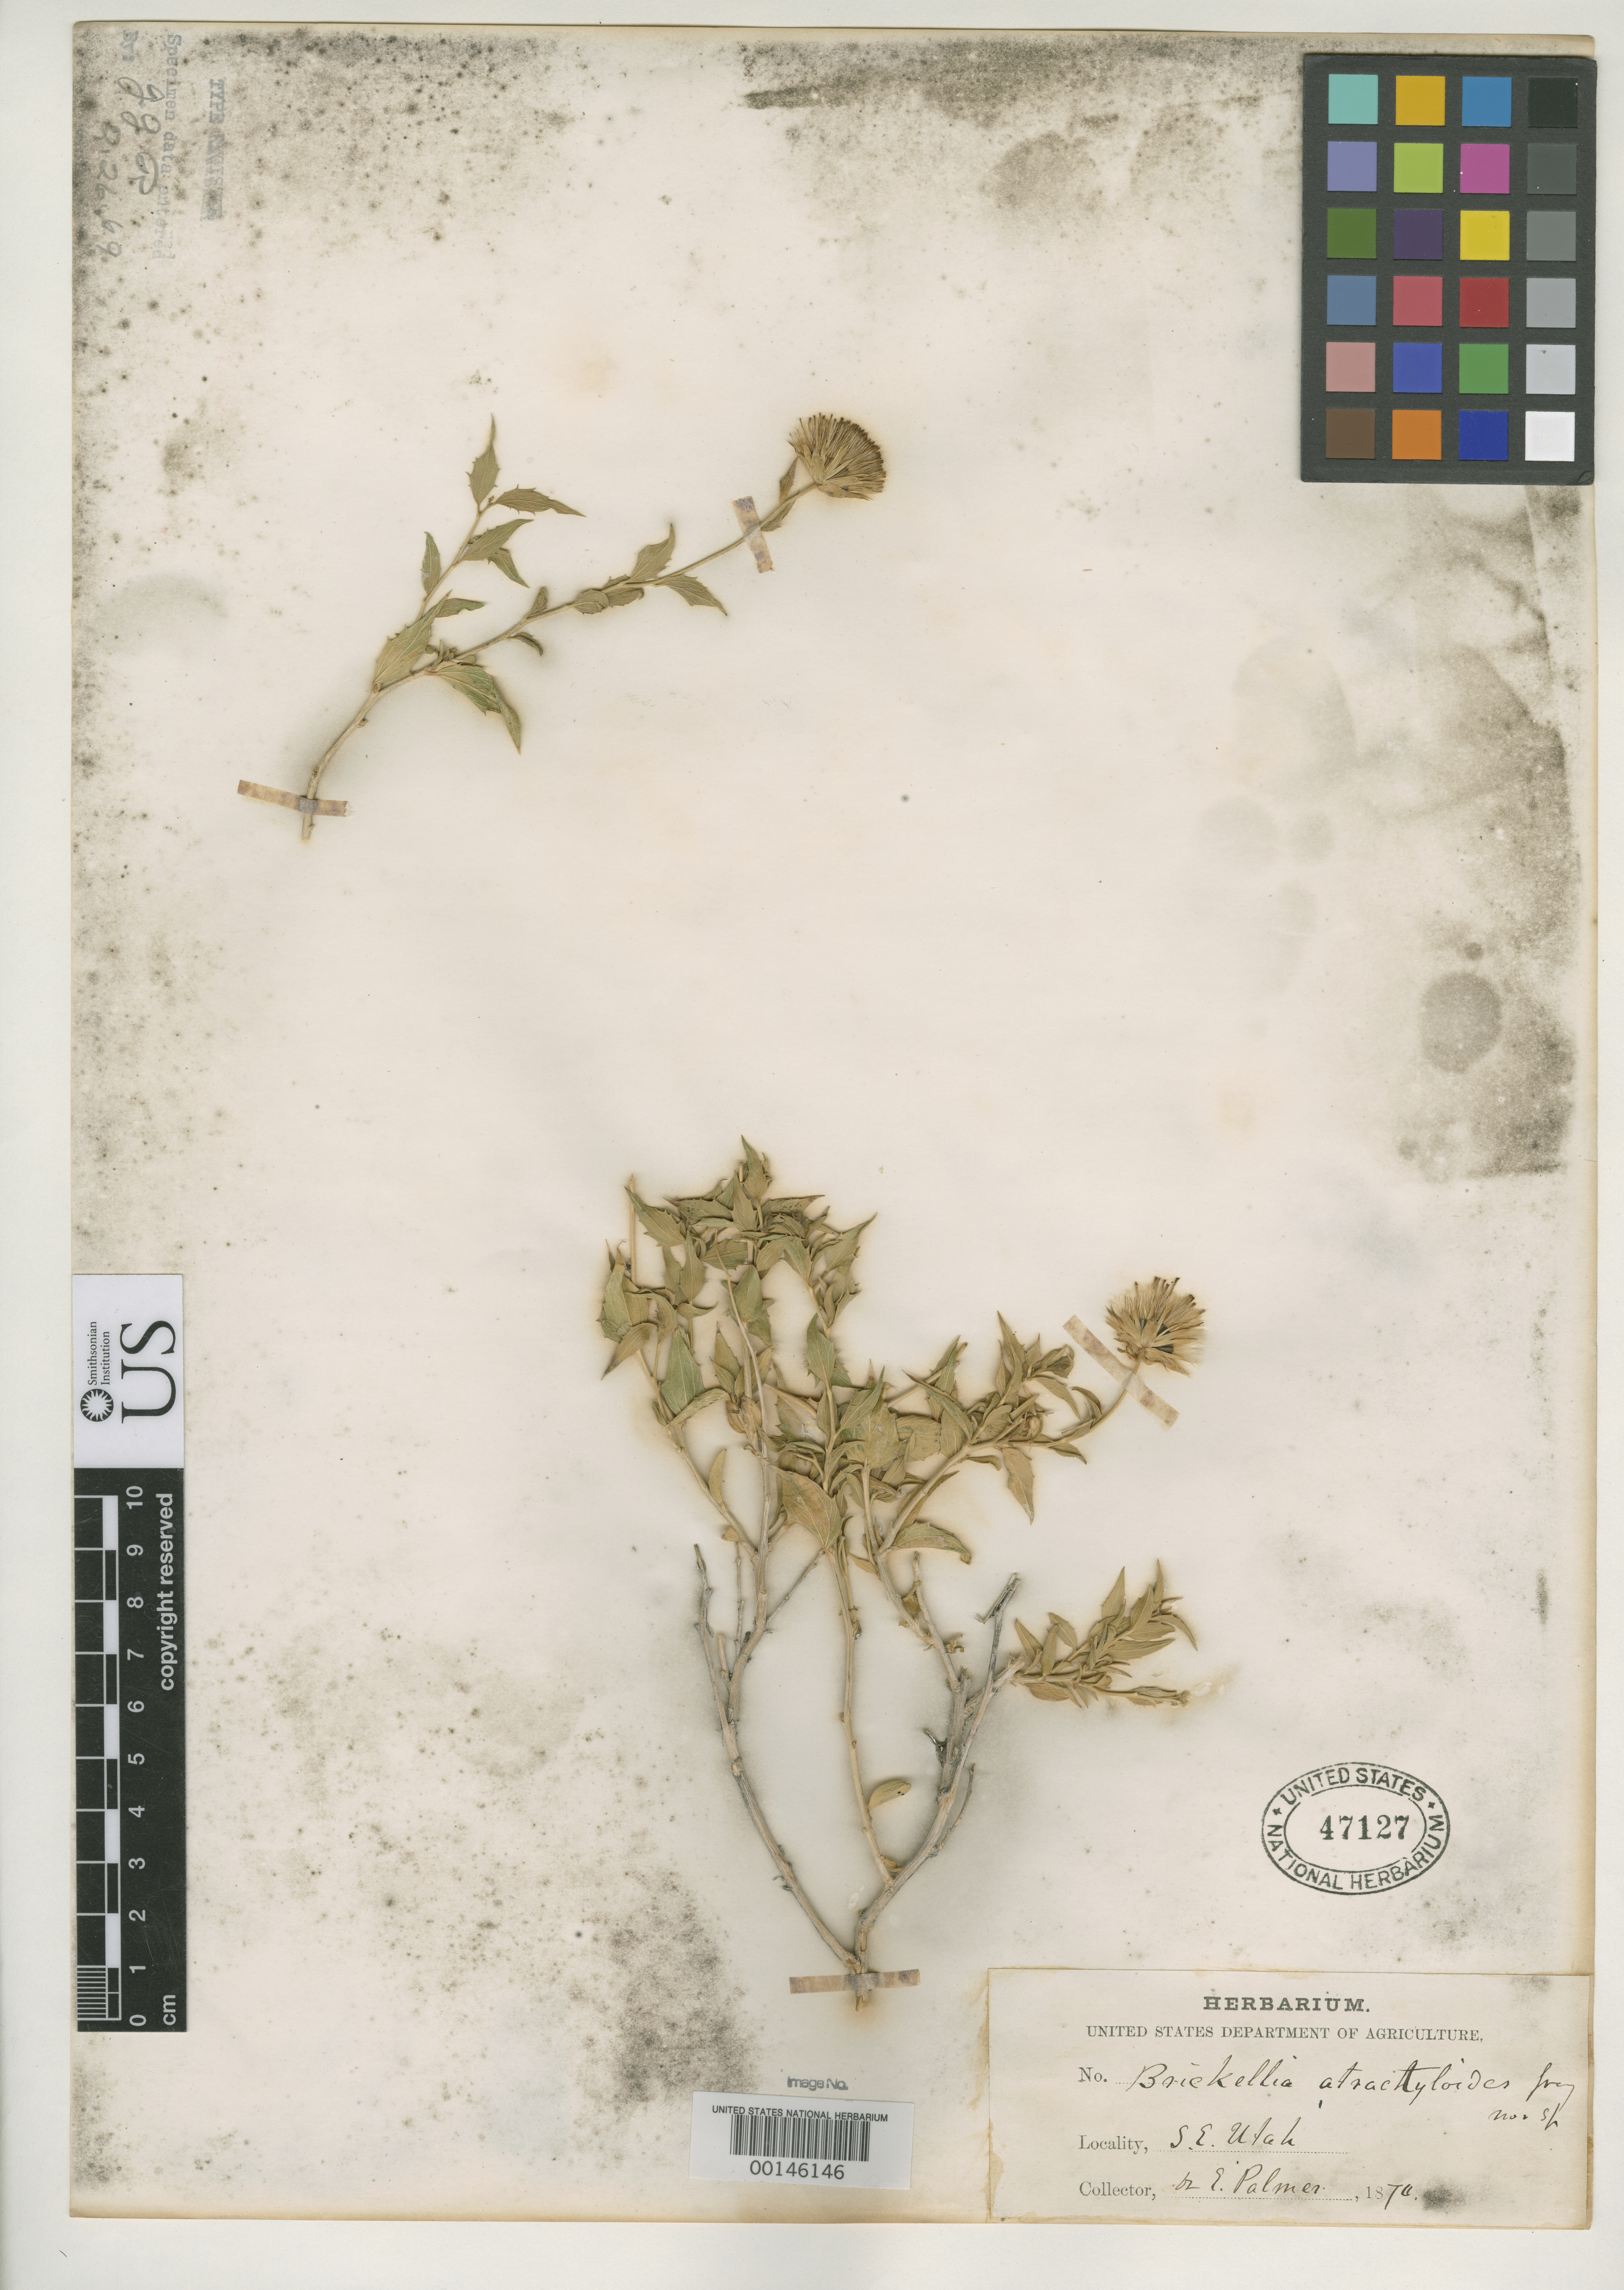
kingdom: Plantae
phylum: Tracheophyta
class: Magnoliopsida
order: Asterales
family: Asteraceae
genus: Brickellia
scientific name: Brickellia atractyloides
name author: A. Gray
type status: Isotype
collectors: E. Palmer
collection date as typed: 1870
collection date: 1870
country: United States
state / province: Utah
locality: SE Utah.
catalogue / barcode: US 47127